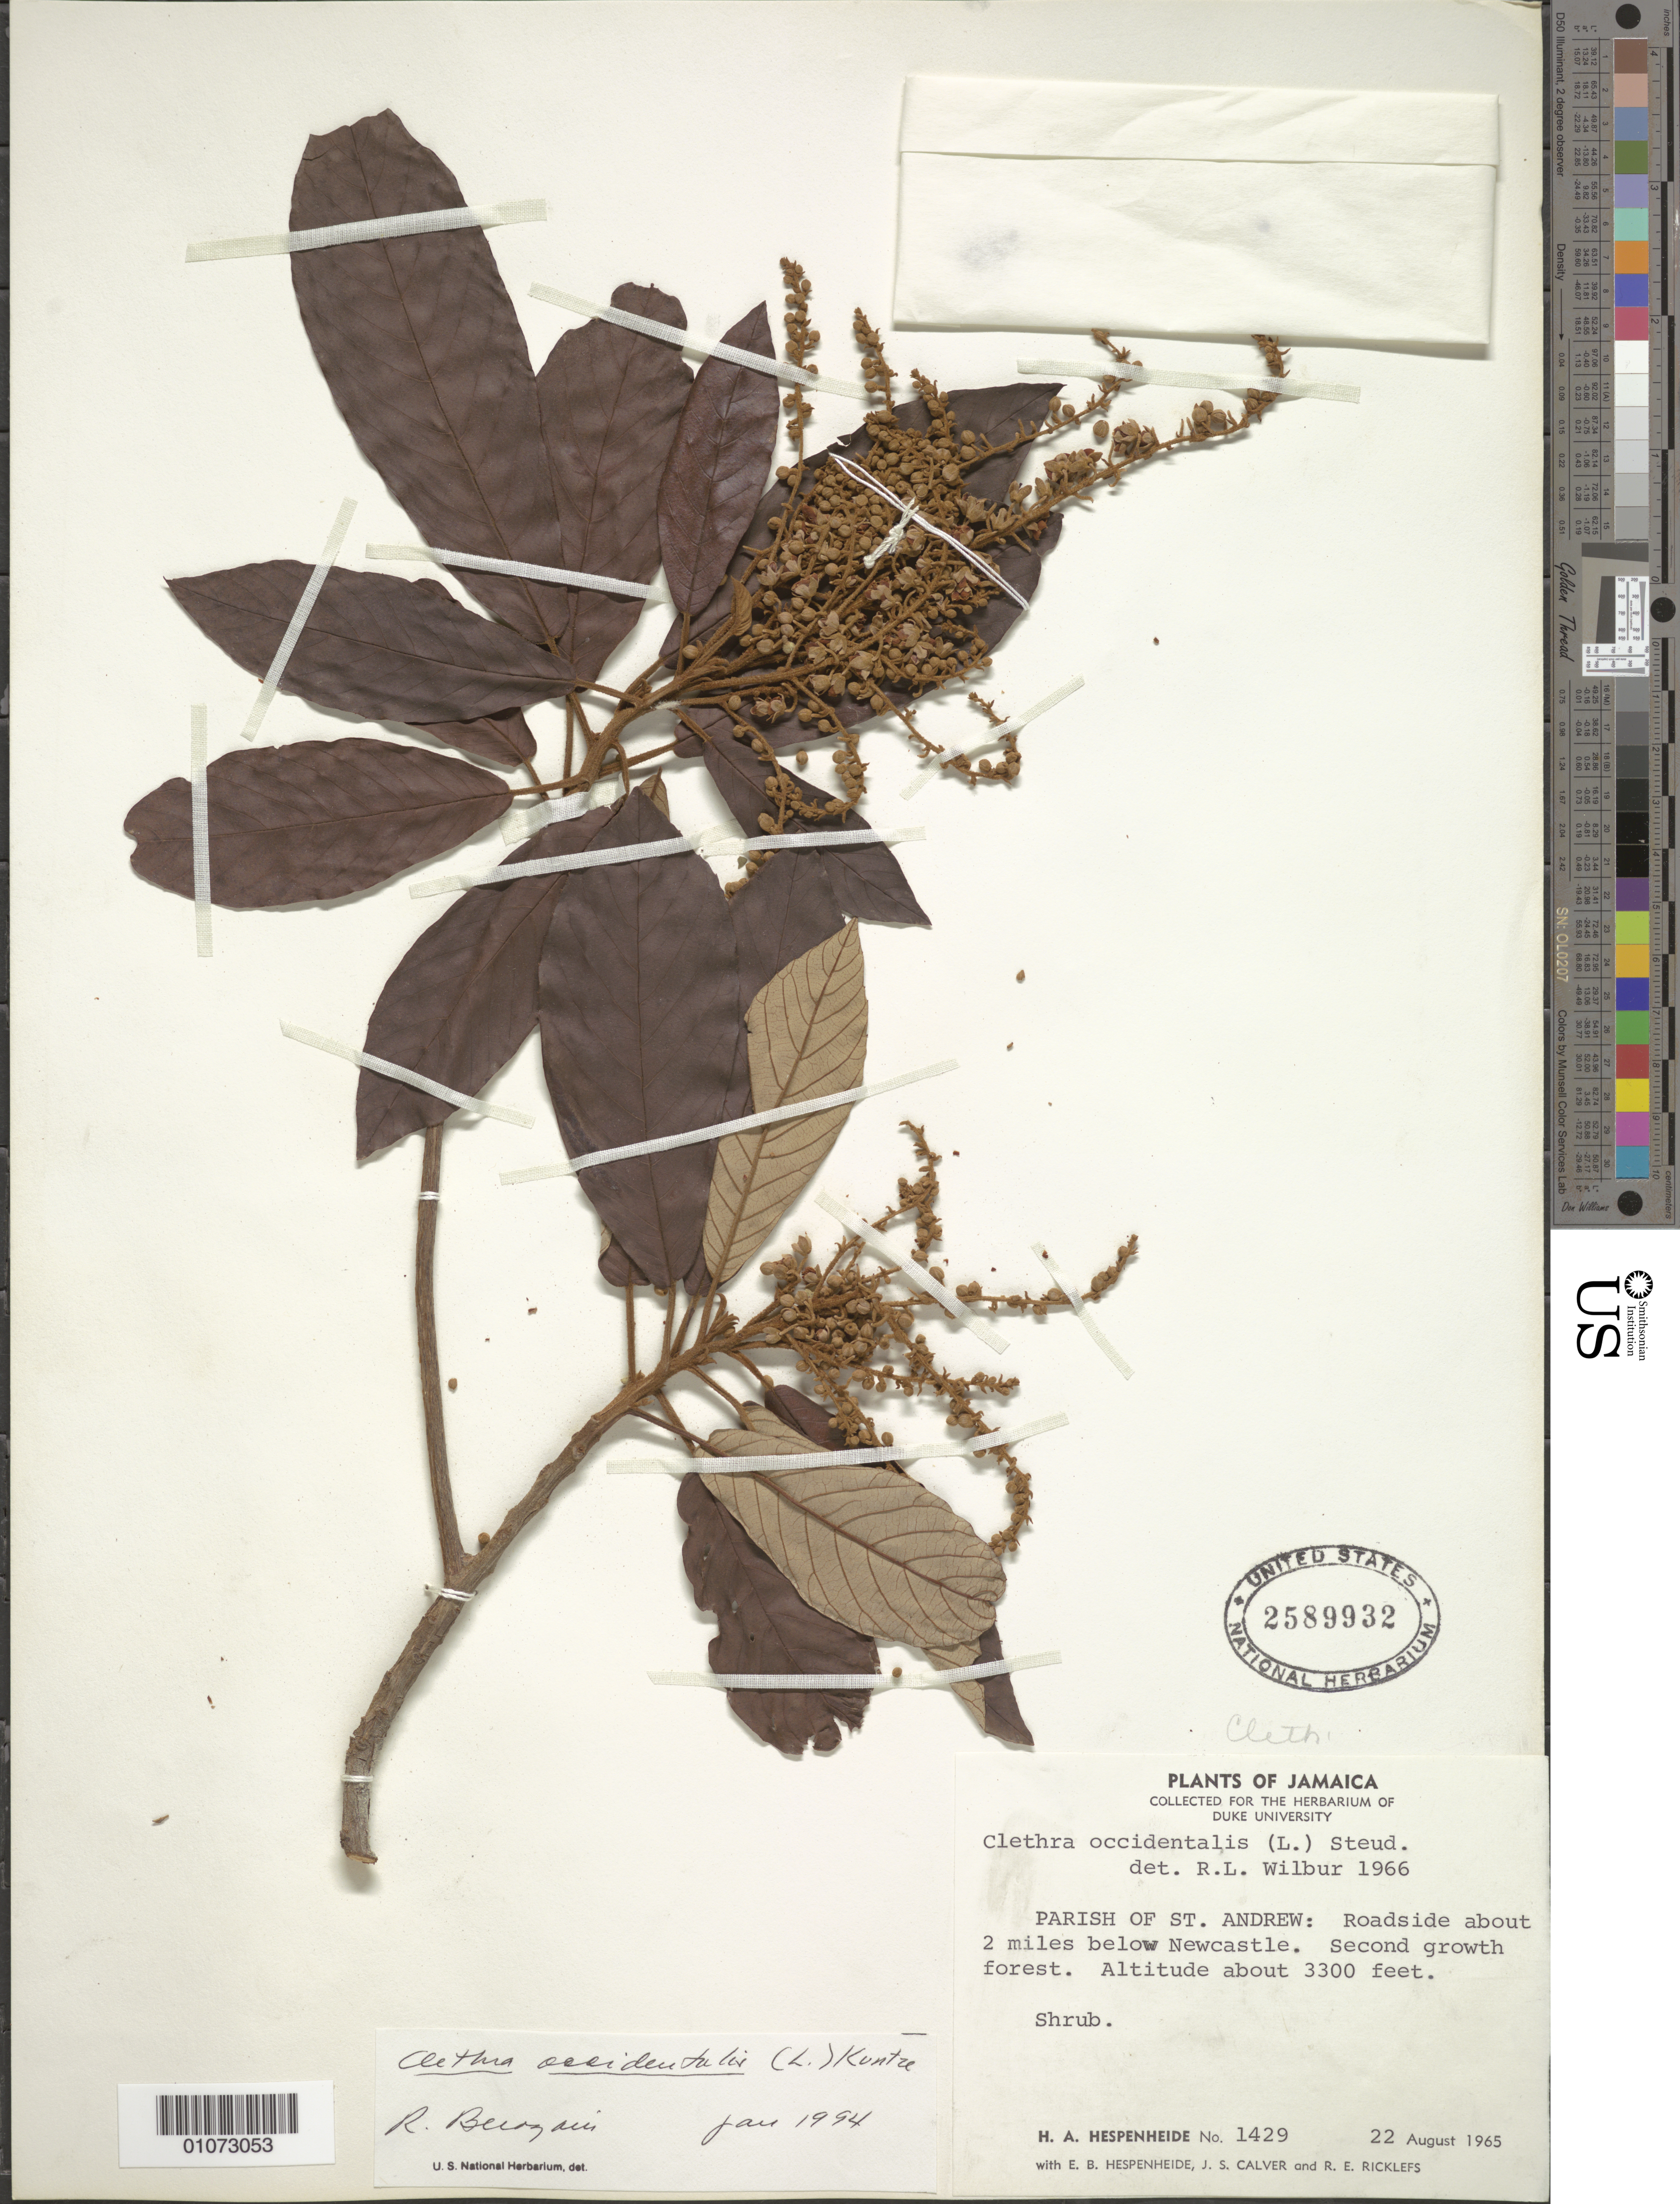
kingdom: Plantae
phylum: Tracheophyta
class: Magnoliopsida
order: Ericales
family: Clethraceae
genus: Clethra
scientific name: Clethra occidentalis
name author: (L.) Kuntze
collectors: H. A. Hespenheide, E. Hespenheide, J. Calver & R. Ricklefs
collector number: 1429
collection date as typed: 22 Aug 1965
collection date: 1965-08-22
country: Jamaica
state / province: Saint Andrew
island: Jamaica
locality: Roadside about 2 miles below Newcastle. Second growth forest.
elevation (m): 1006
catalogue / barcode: US 2589932